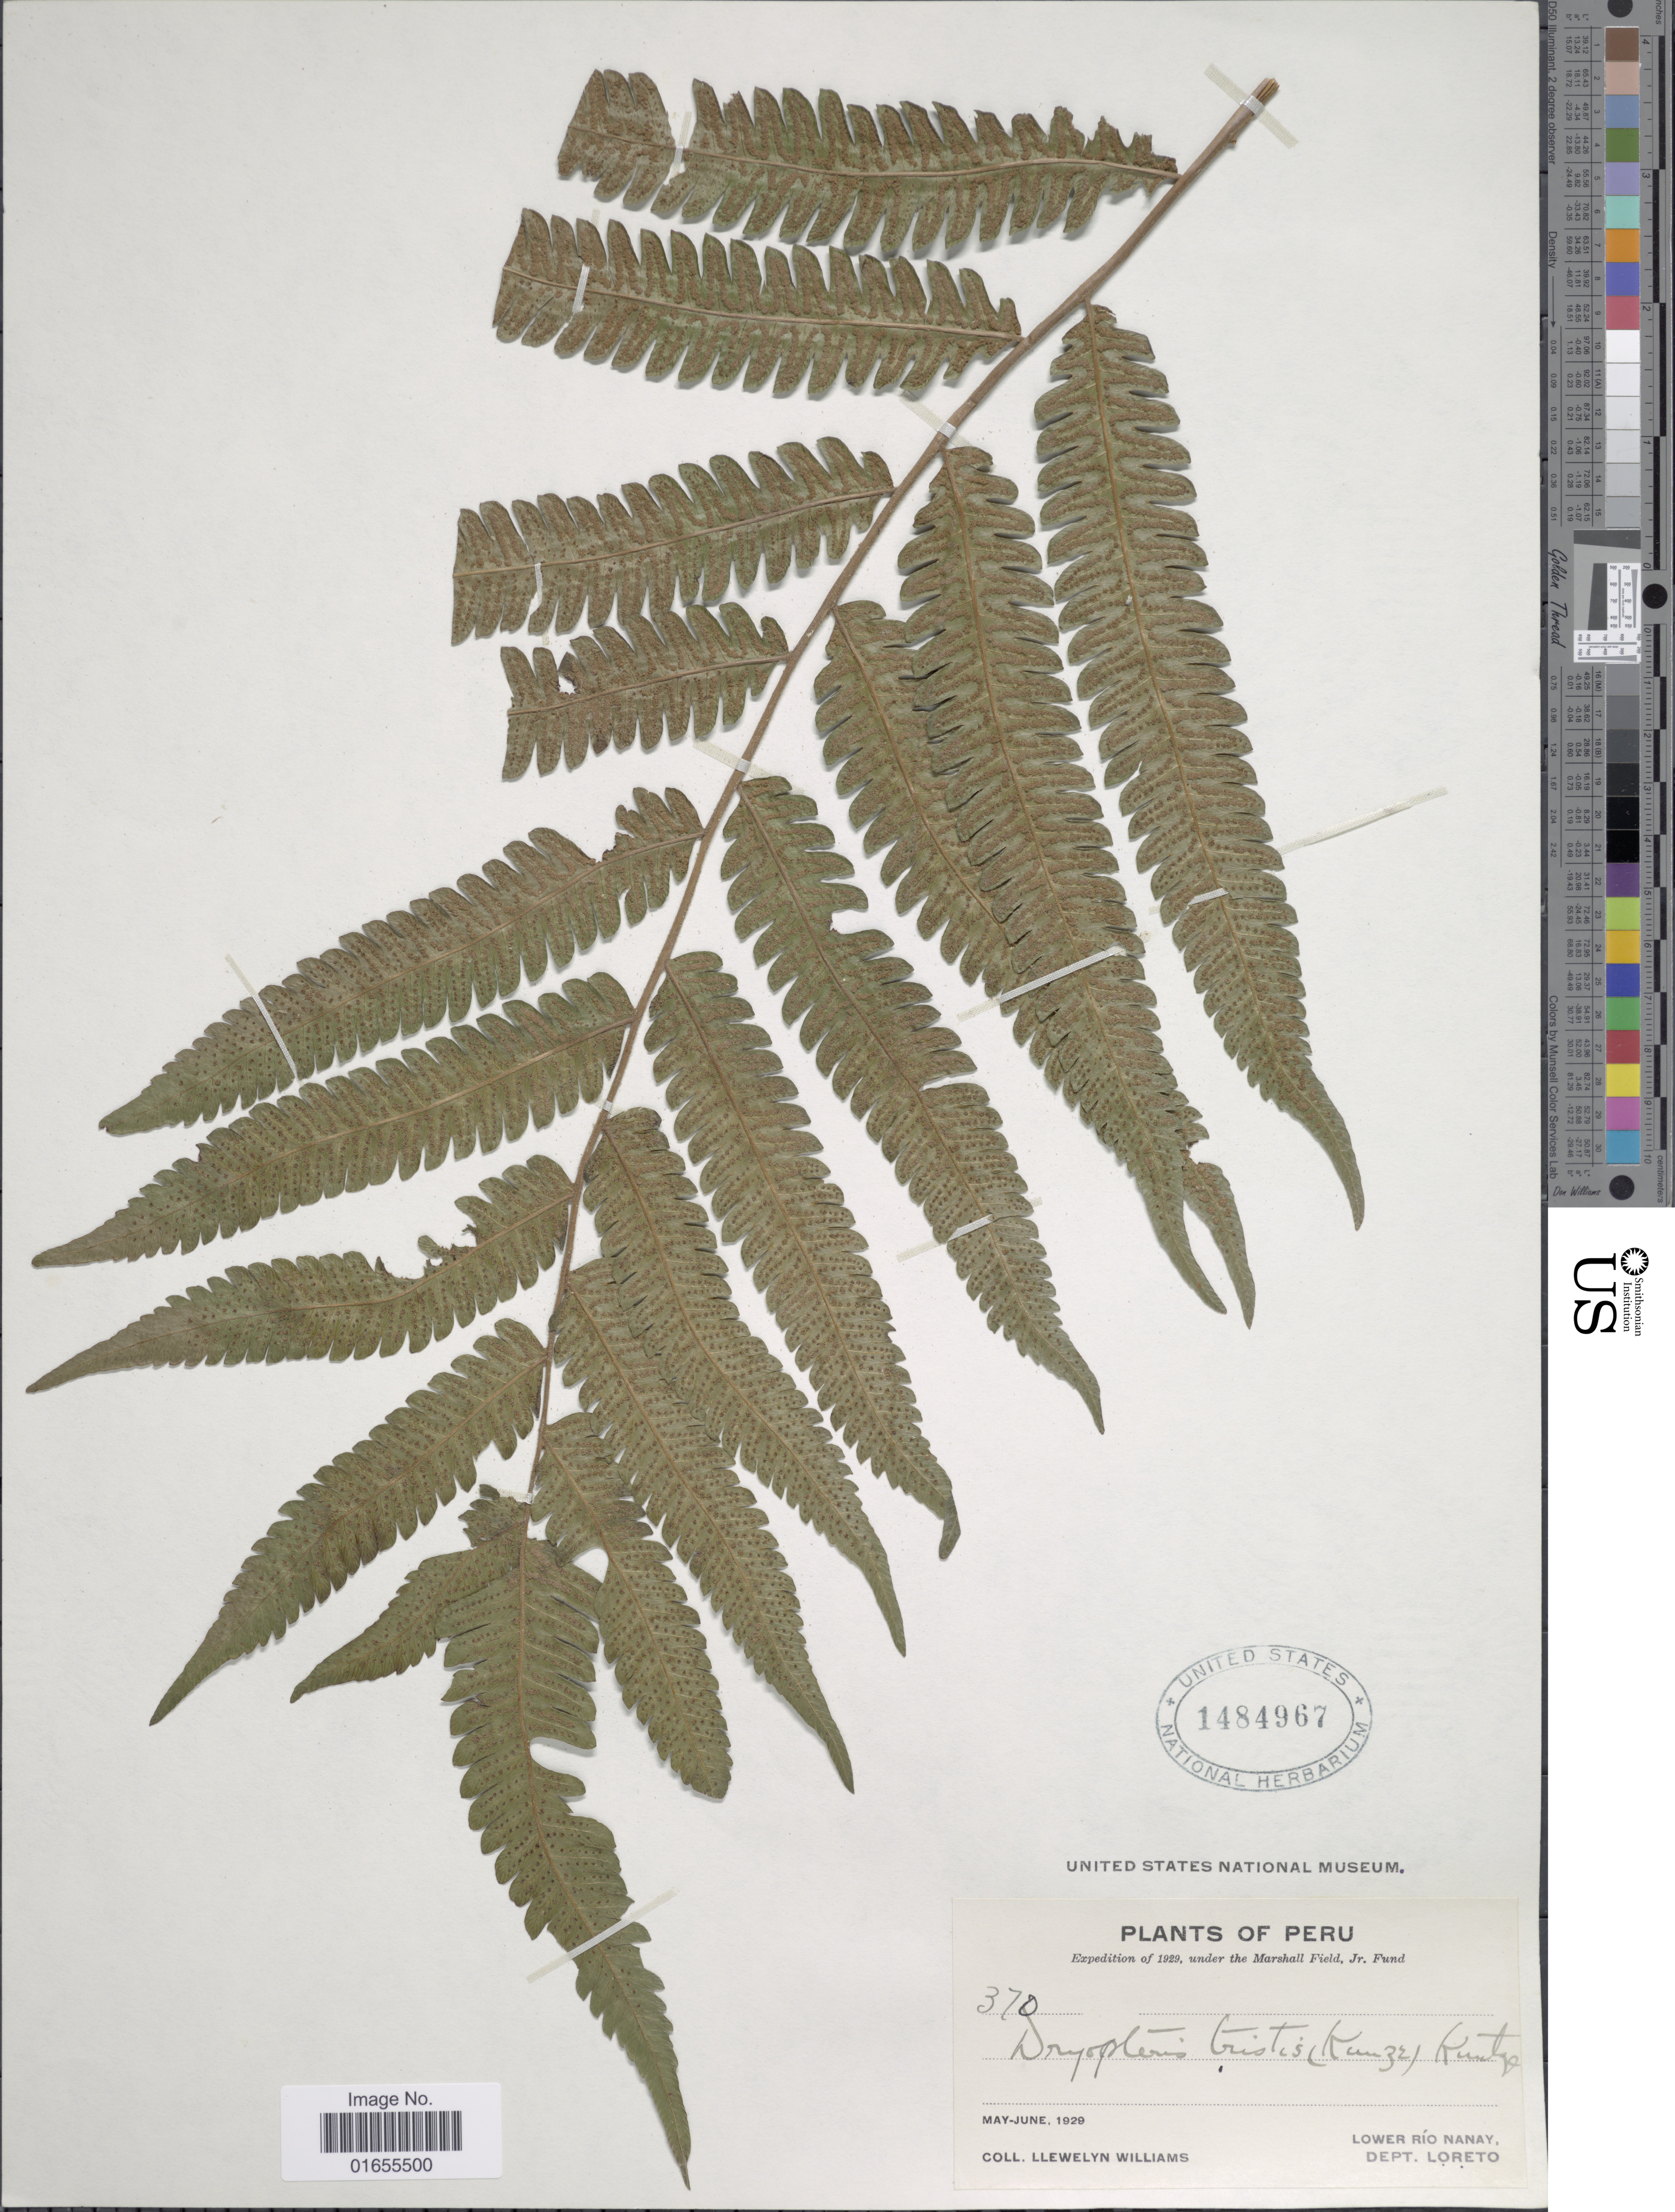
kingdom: Plantae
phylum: Tracheophyta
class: Polypodiopsida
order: Polypodiales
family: Thelypteridaceae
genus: Goniopteris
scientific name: Goniopteris minor (C. Chr.) comb. nov., ined 2015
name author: (C. Chr.)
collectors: Ll. Williams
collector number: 370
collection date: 1929-05/1929-06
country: Peru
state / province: Loreto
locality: Lower Rio Nanay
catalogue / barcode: US 1484967